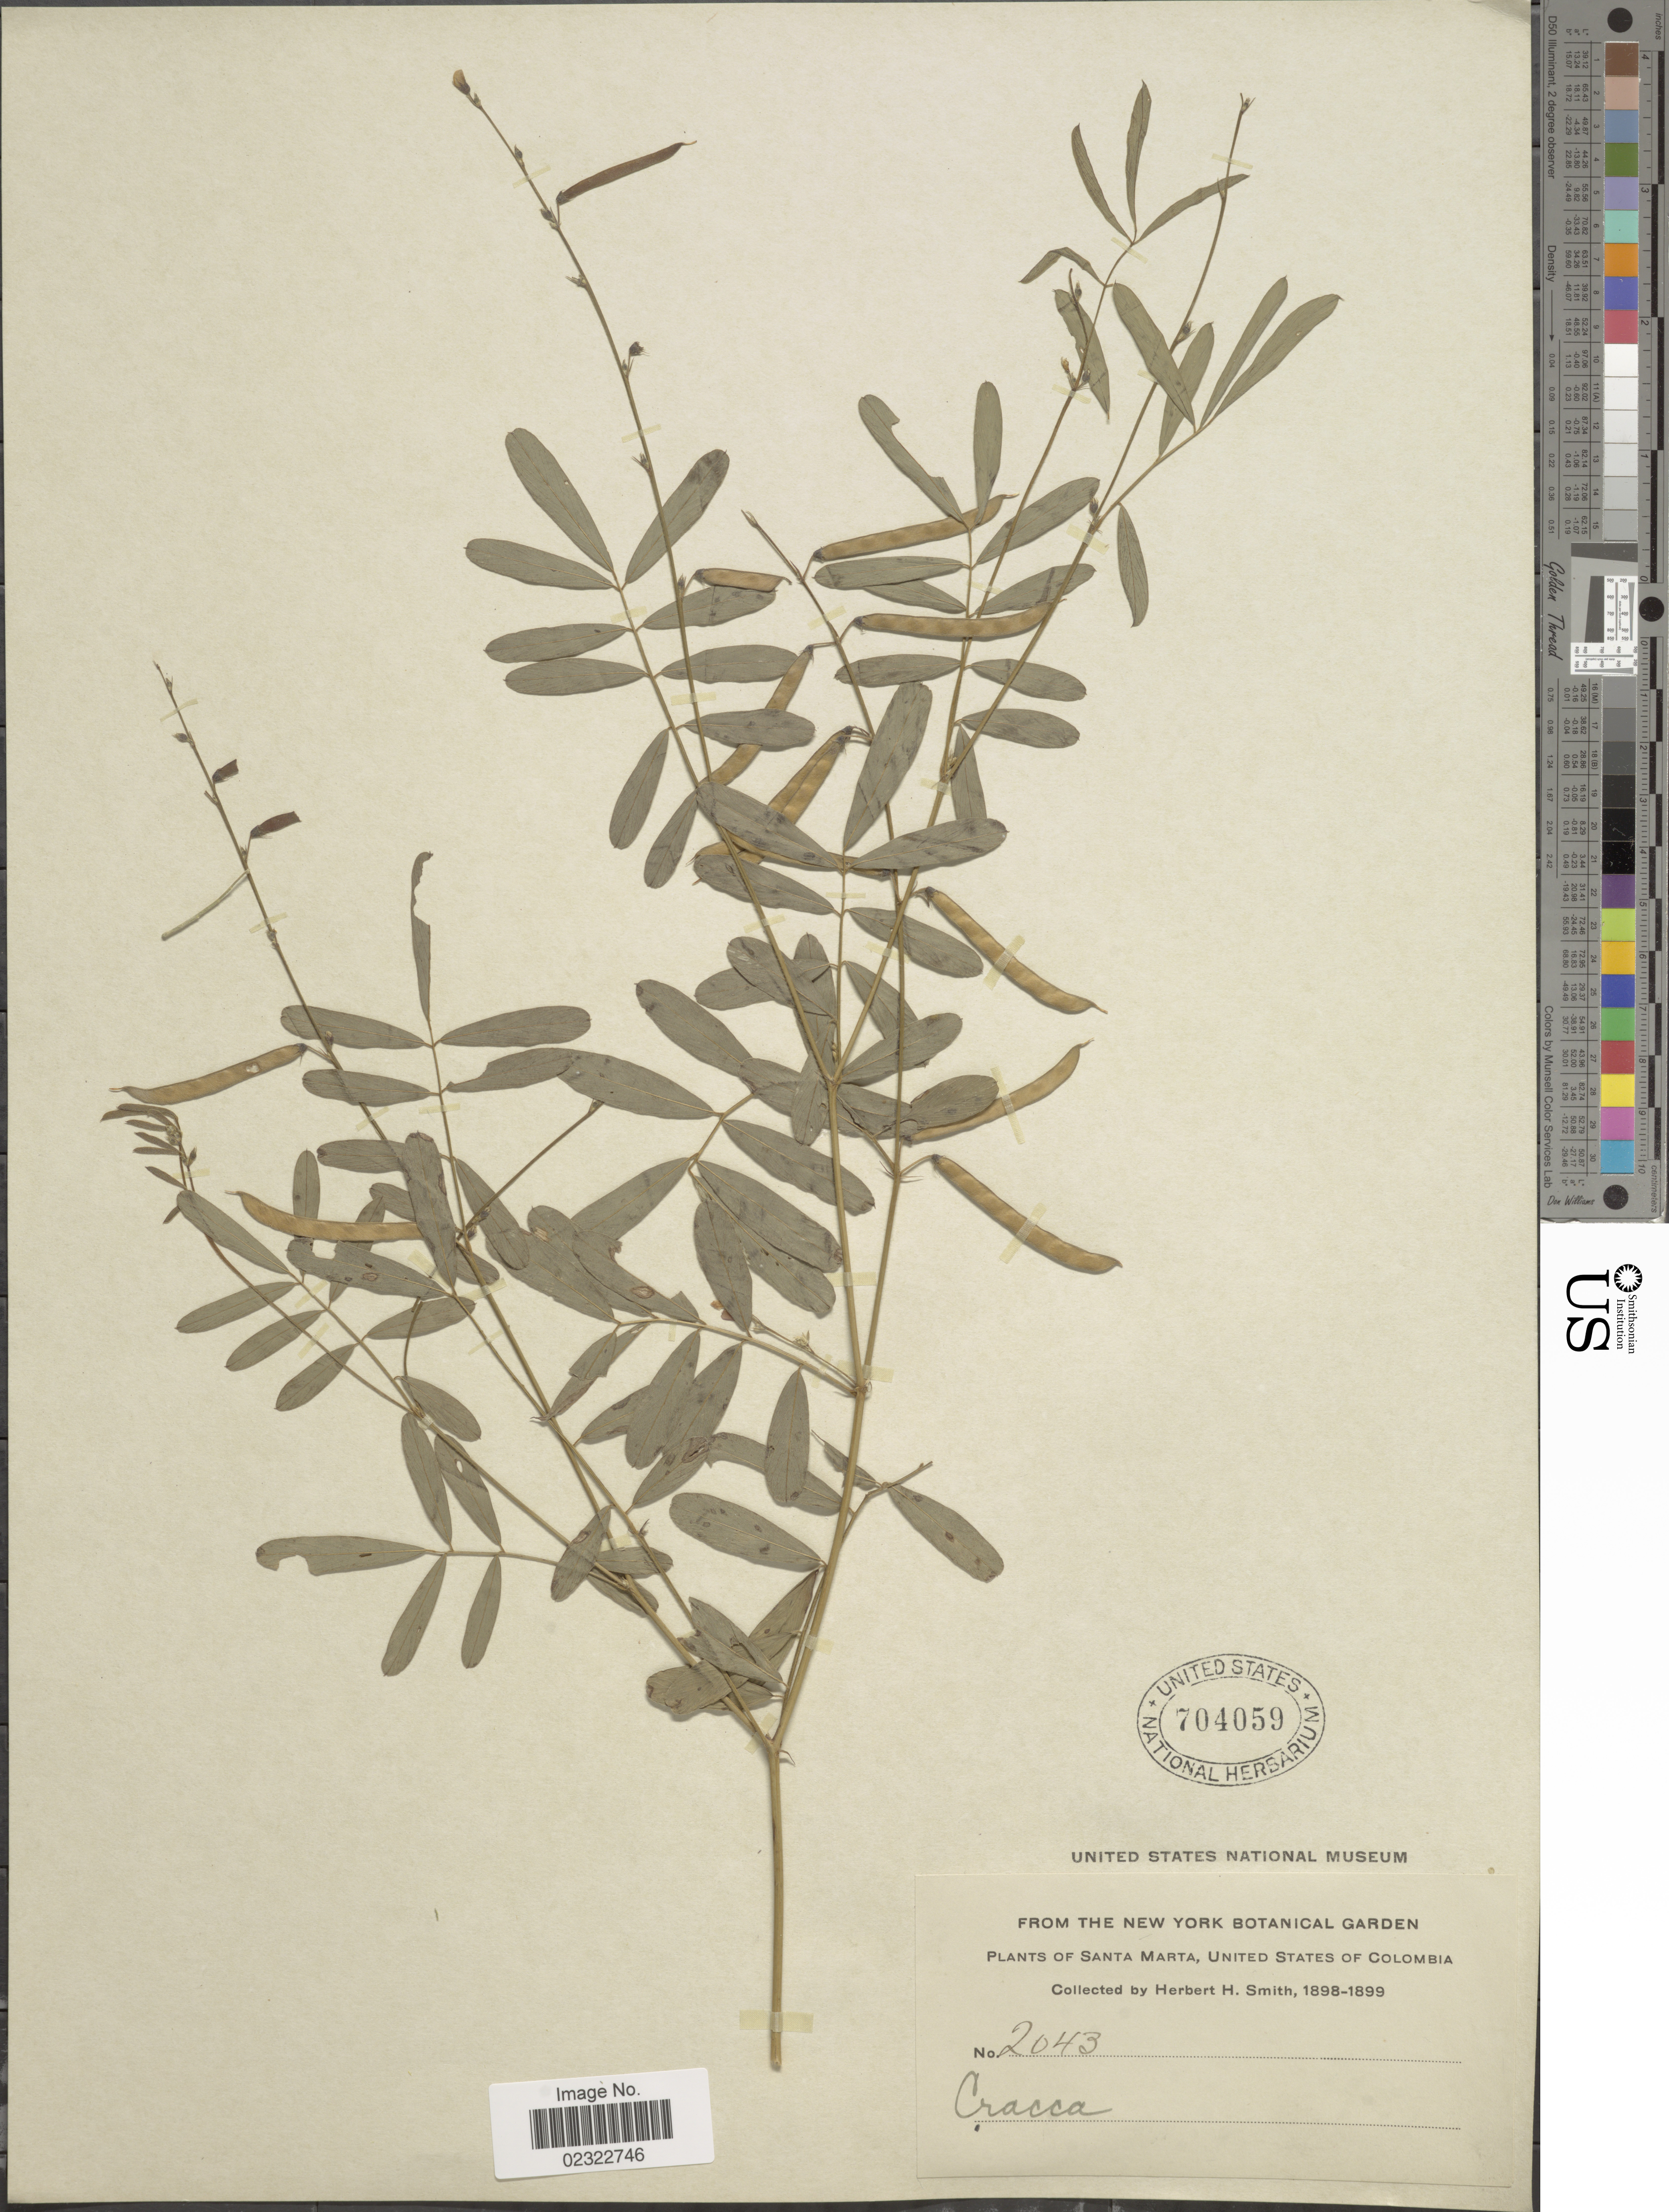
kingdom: Plantae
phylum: Tracheophyta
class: Magnoliopsida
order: Fabales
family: Fabaceae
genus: Tephrosia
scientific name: Tephrosia cinerea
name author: (L.) Pers.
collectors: Herbert H. Smith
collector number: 2043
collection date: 1898/1901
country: Colombia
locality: Santa Marta, United States of Colombia.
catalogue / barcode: US 704059